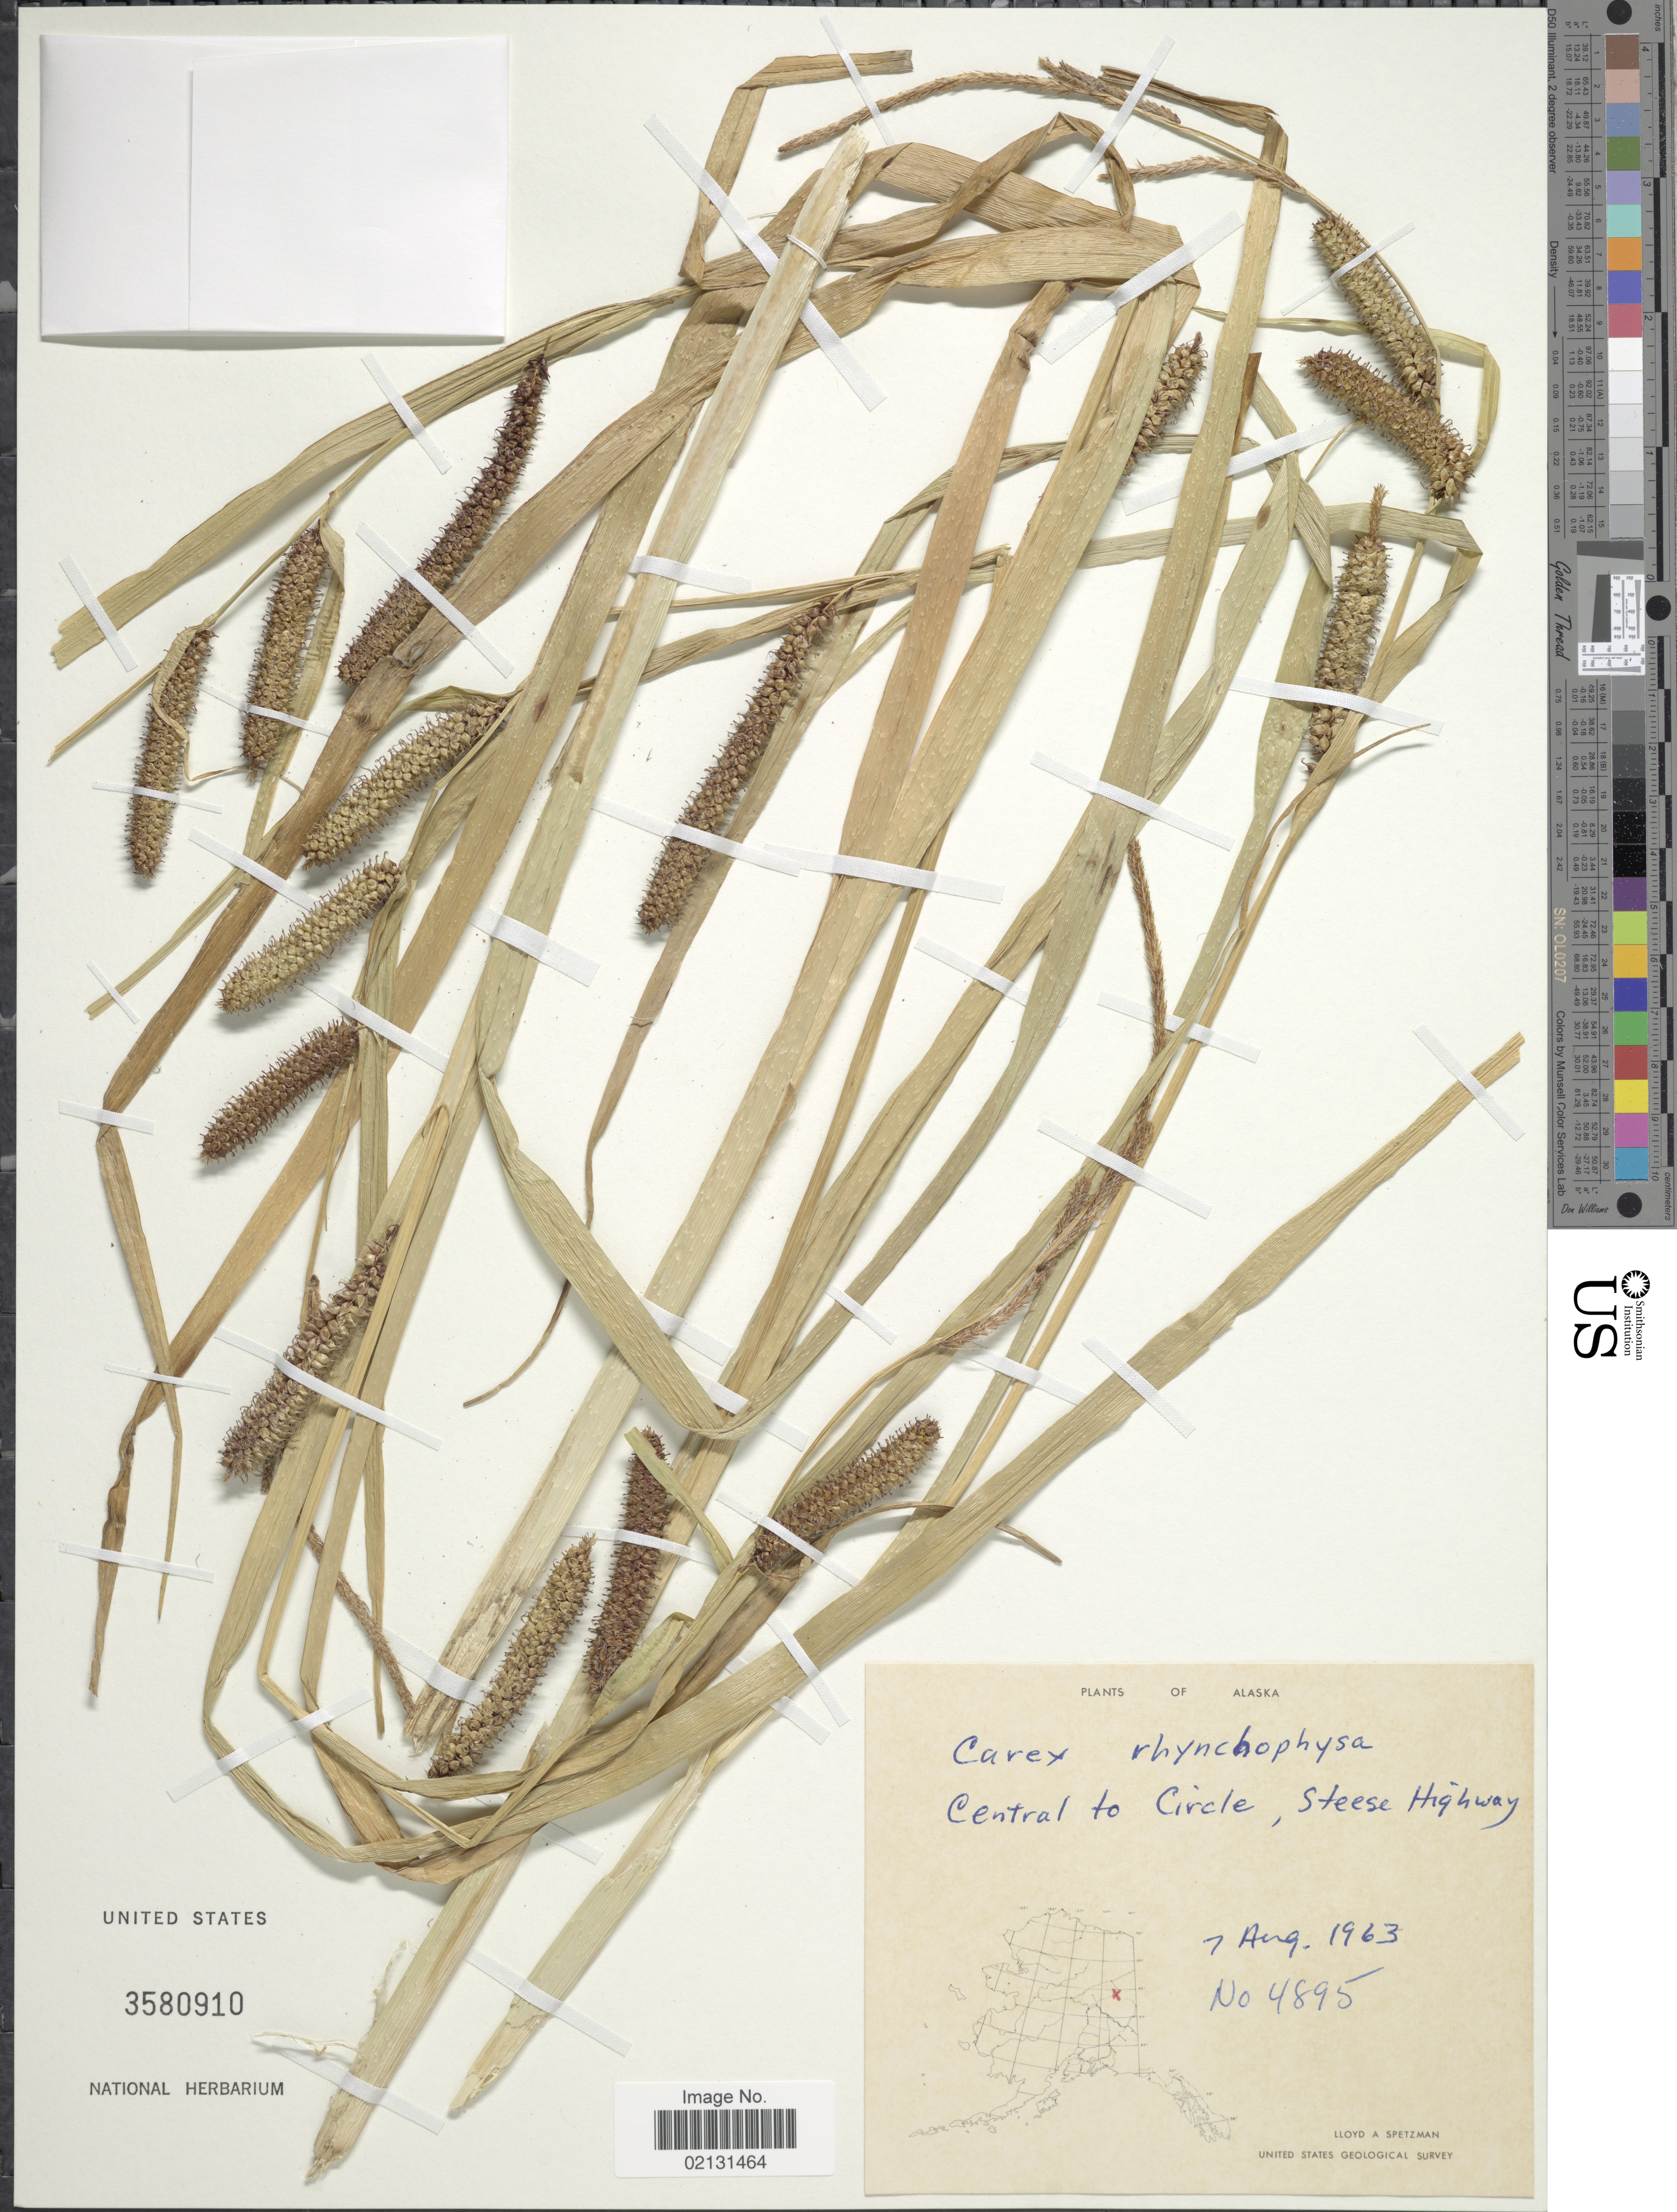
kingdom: Plantae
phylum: Tracheophyta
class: Liliopsida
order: Poales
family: Cyperaceae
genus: Carex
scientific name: Carex utriculata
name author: Boott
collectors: L. Spetzman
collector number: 4895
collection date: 1963-08-07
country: United States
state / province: Alaska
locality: Central to Circle, Steese Highway.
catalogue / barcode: US 3580910